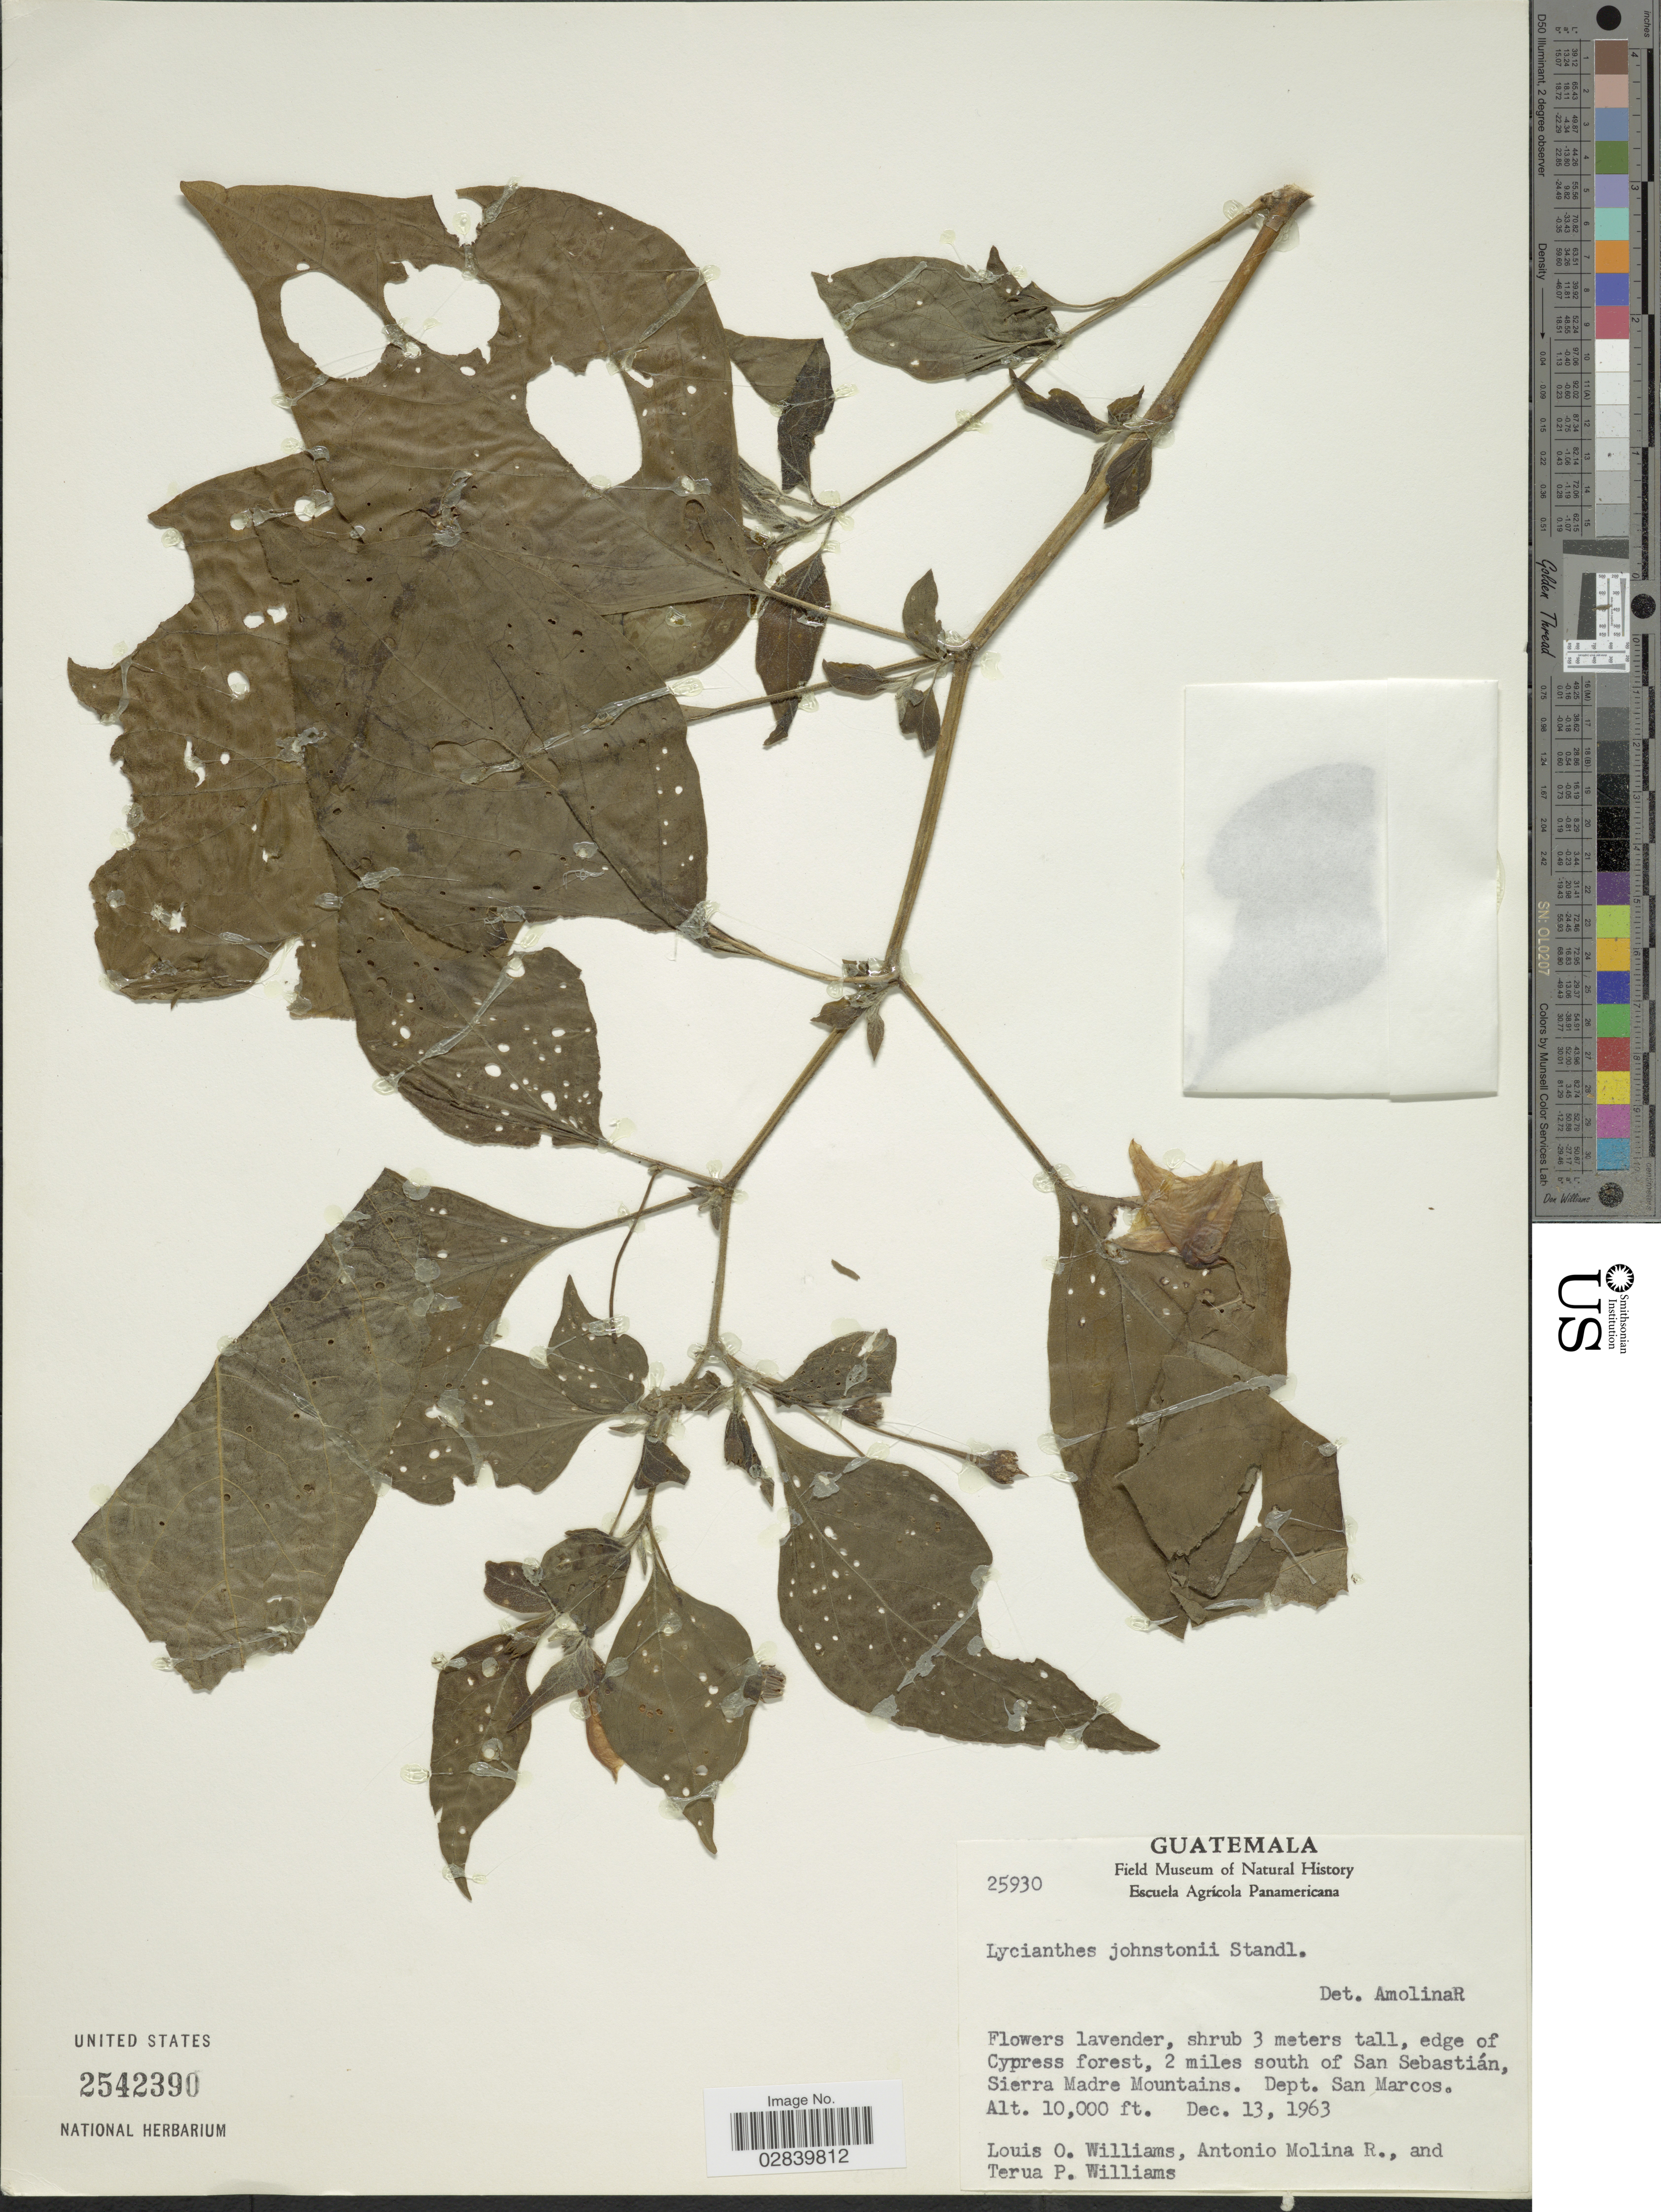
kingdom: Plantae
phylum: Tracheophyta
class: Magnoliopsida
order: Solanales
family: Solanaceae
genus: Lycianthes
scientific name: Lycianthes johnstonii Standl. sp. nov. ined.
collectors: L. O. Williams, A. Molina R. & T. Williams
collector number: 25930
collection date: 1963-12-13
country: Guatemala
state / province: San Marcos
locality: Edge of Cypress forest, 2 miles south of San Sebastián, Sierra Madre Mountains. Dept. San Marcos.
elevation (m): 3048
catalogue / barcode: US 2542390